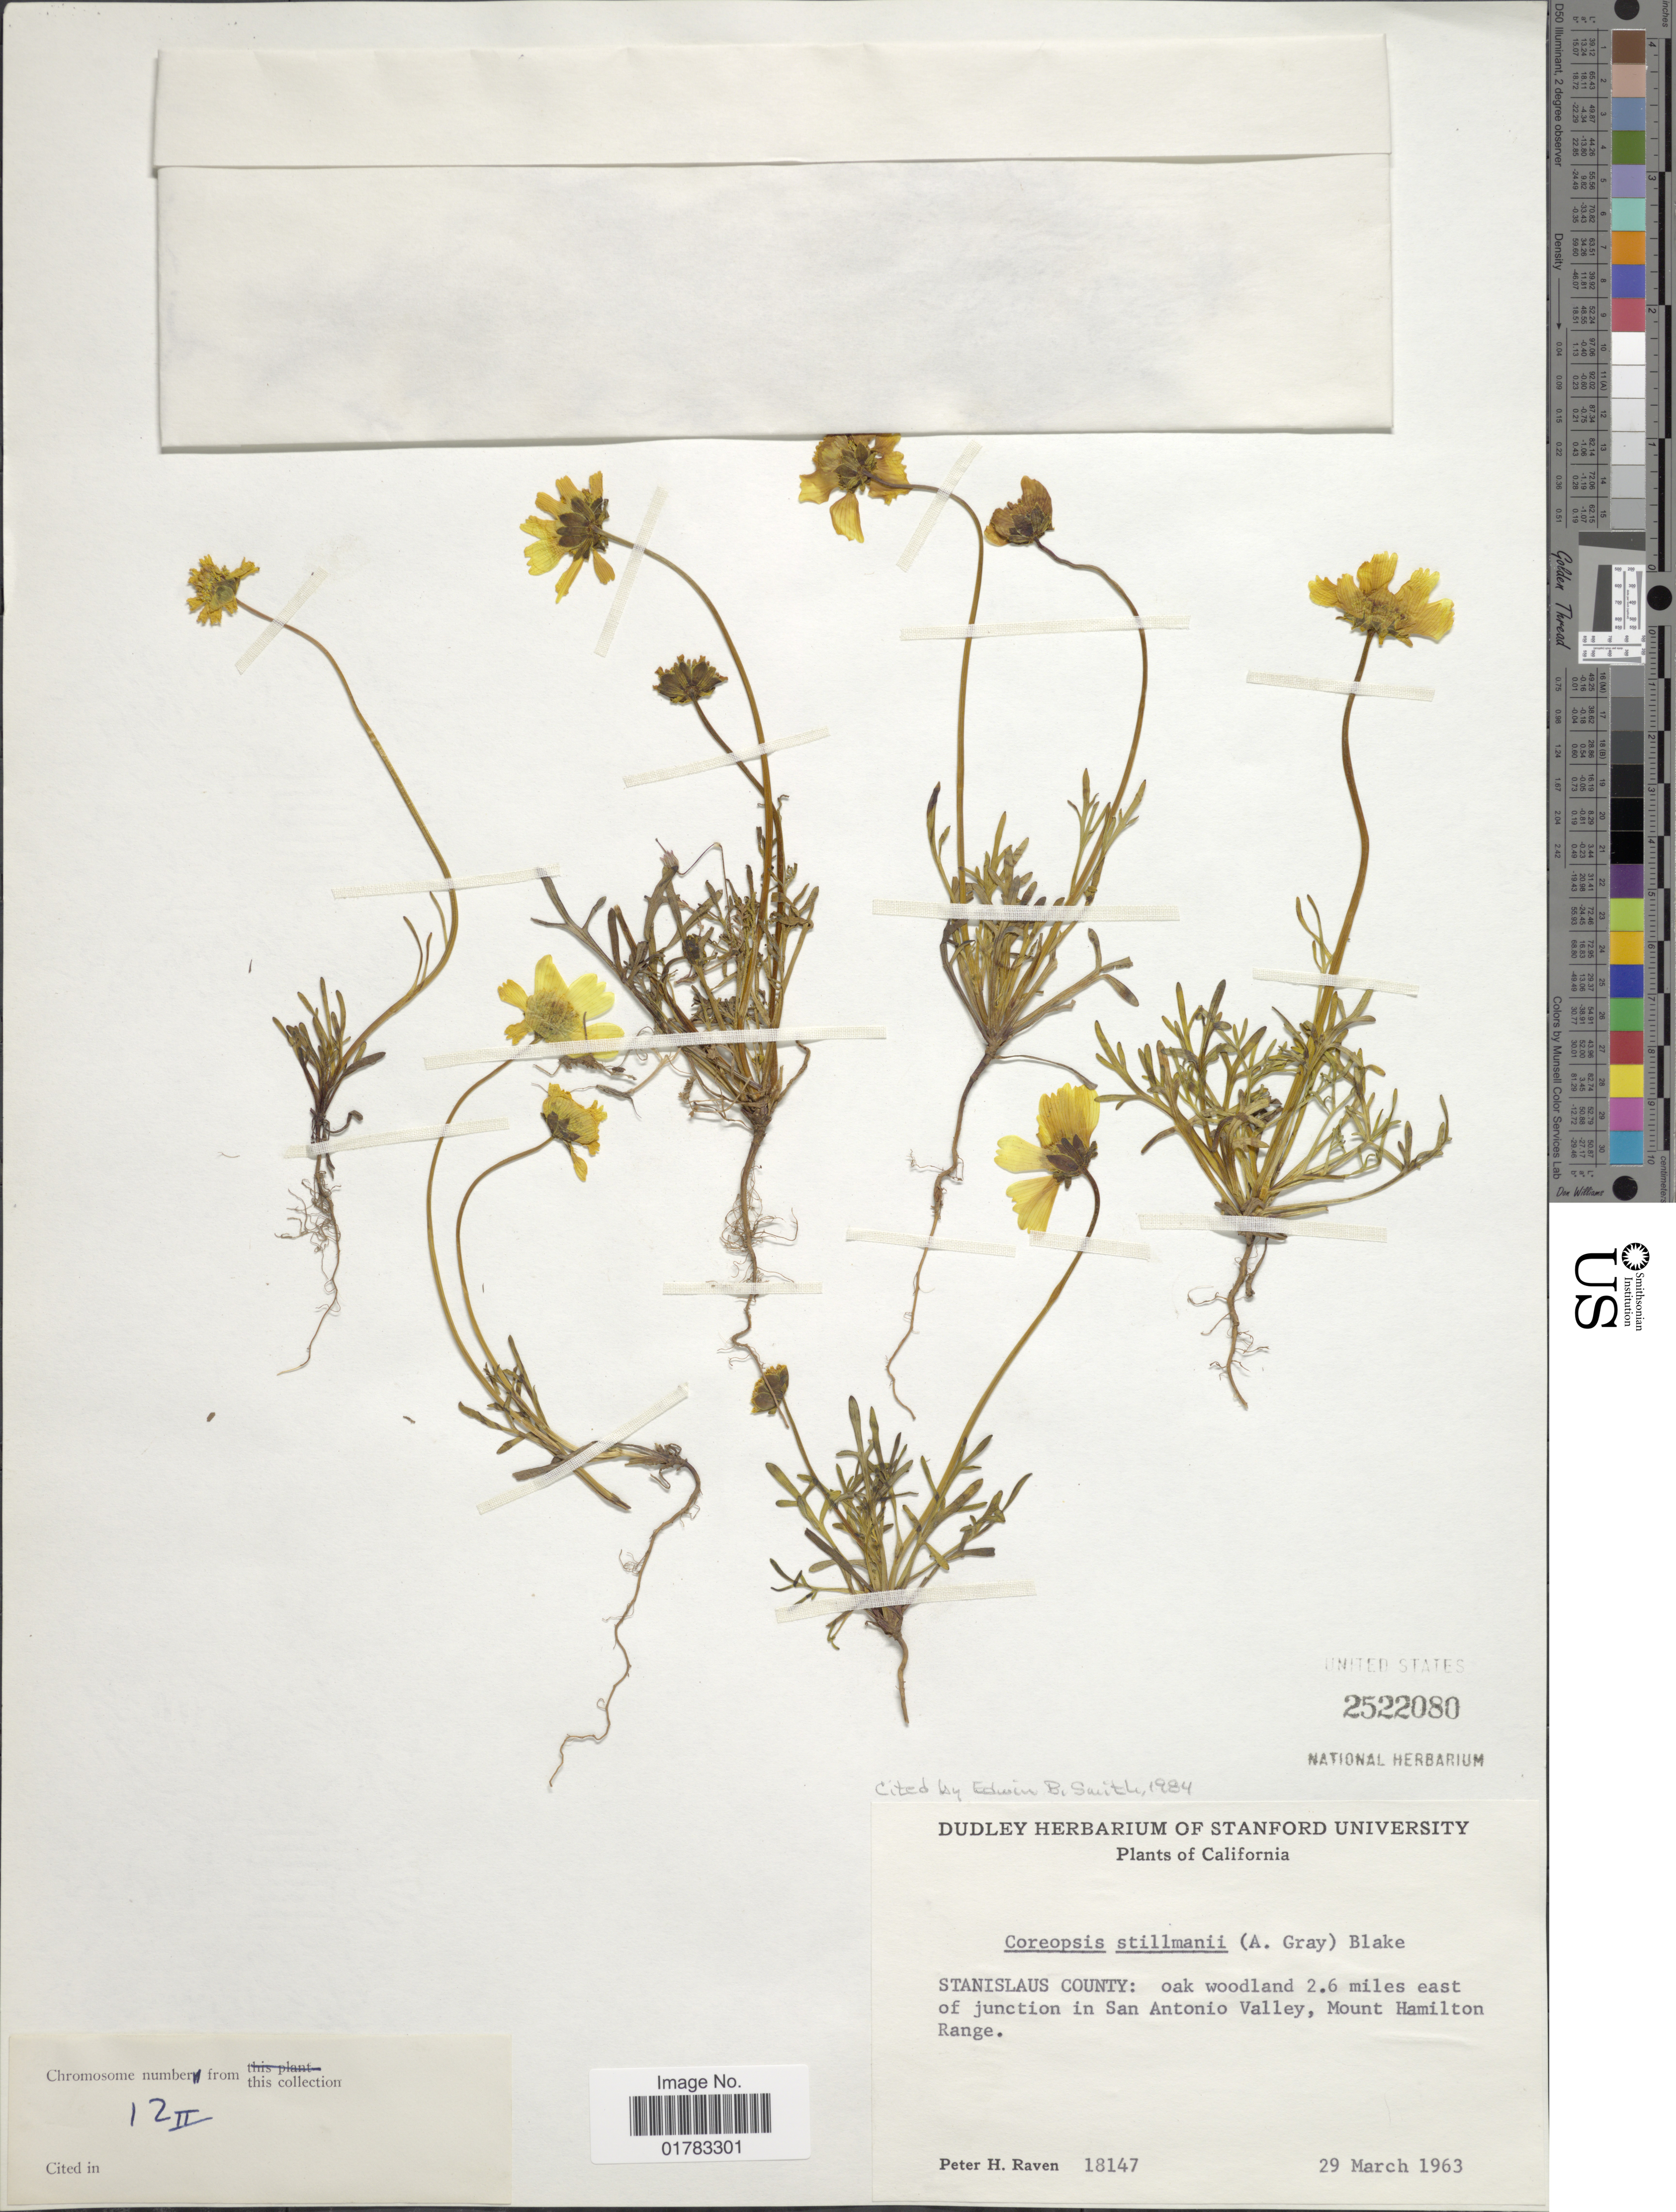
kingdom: Plantae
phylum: Tracheophyta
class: Magnoliopsida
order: Asterales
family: Asteraceae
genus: Coreopsis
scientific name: Coreopsis stillmanii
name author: (A. Gray) S.F. Blake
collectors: P. Raven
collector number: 18147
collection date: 1963-03-29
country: United States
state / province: California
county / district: Stanislaus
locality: Stanislaus County: oak woodland 2.6 miles east of junction in San Antonio Valley, Mount Hamilton Range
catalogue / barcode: US 2522080